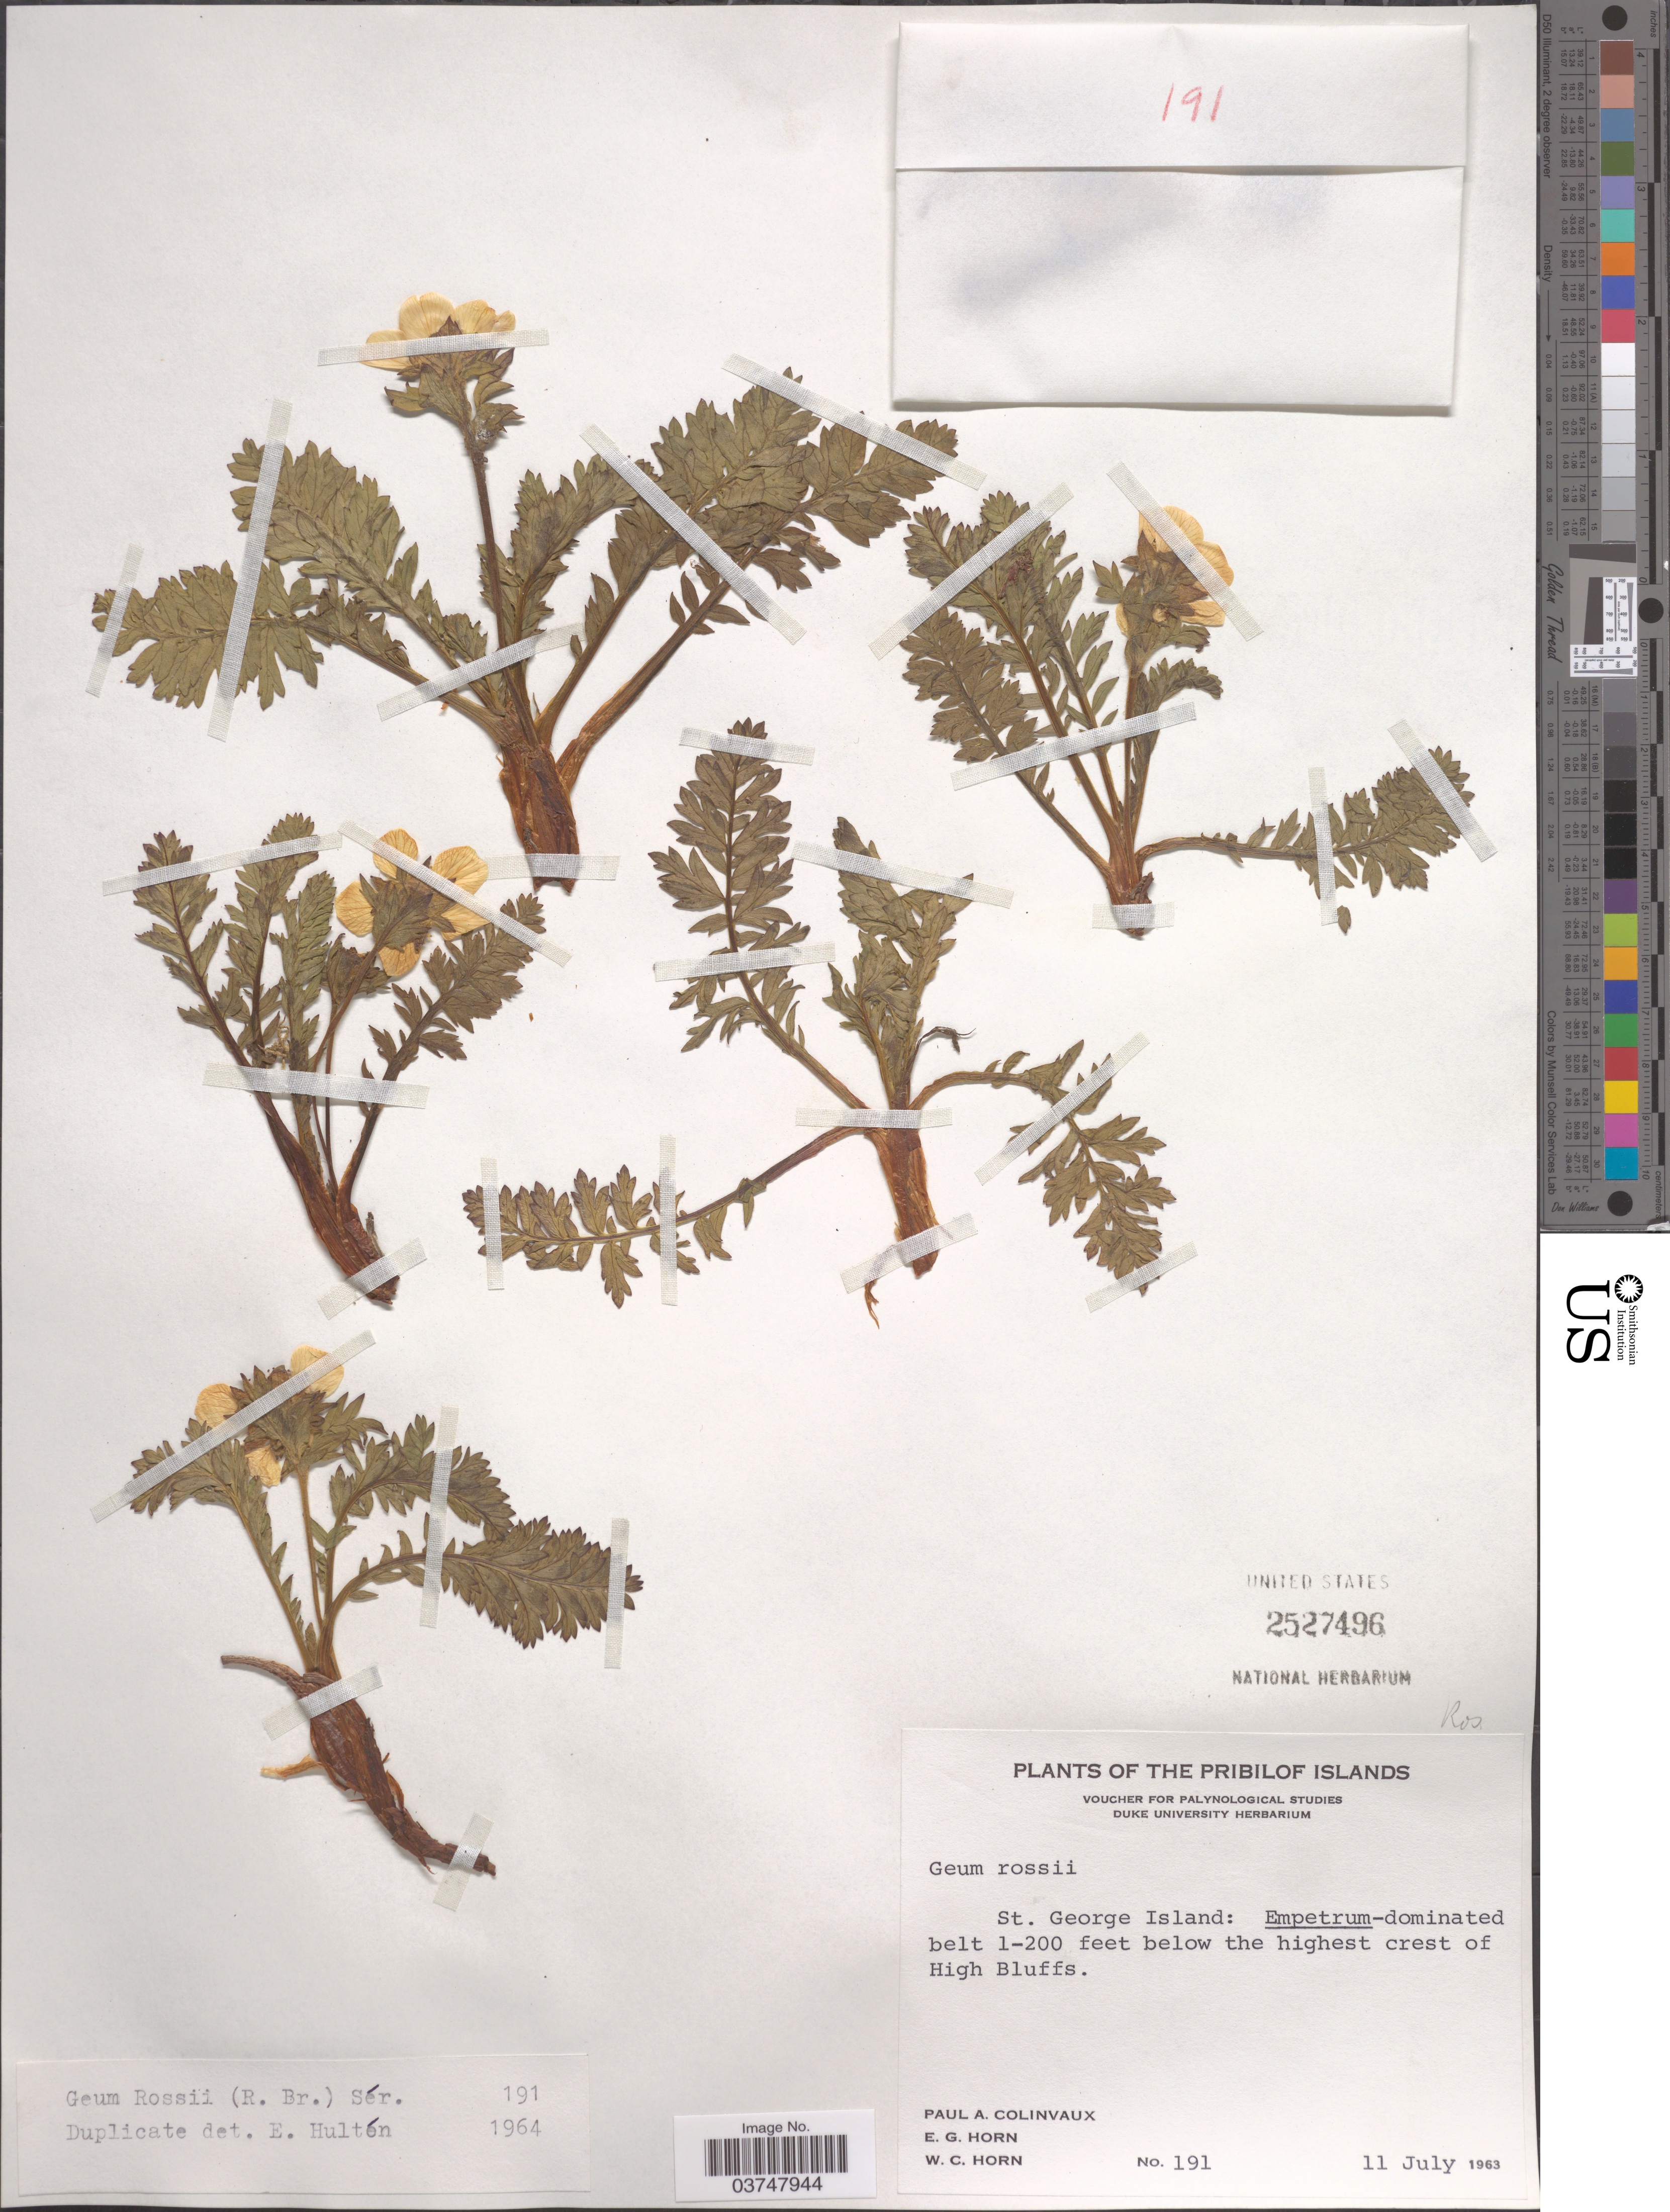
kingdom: Plantae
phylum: Tracheophyta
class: Magnoliopsida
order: Rosales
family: Rosaceae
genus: Geum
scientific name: Geum rossii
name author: (R. Br.) Ser.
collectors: P. Colinvaux, E. Horn & W. Horn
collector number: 191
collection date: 1963-07-11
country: United States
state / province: Alaska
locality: Pribilof Islands. St. George Island: below the highest crest of High Bluffs.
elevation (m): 30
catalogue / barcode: US 2527496